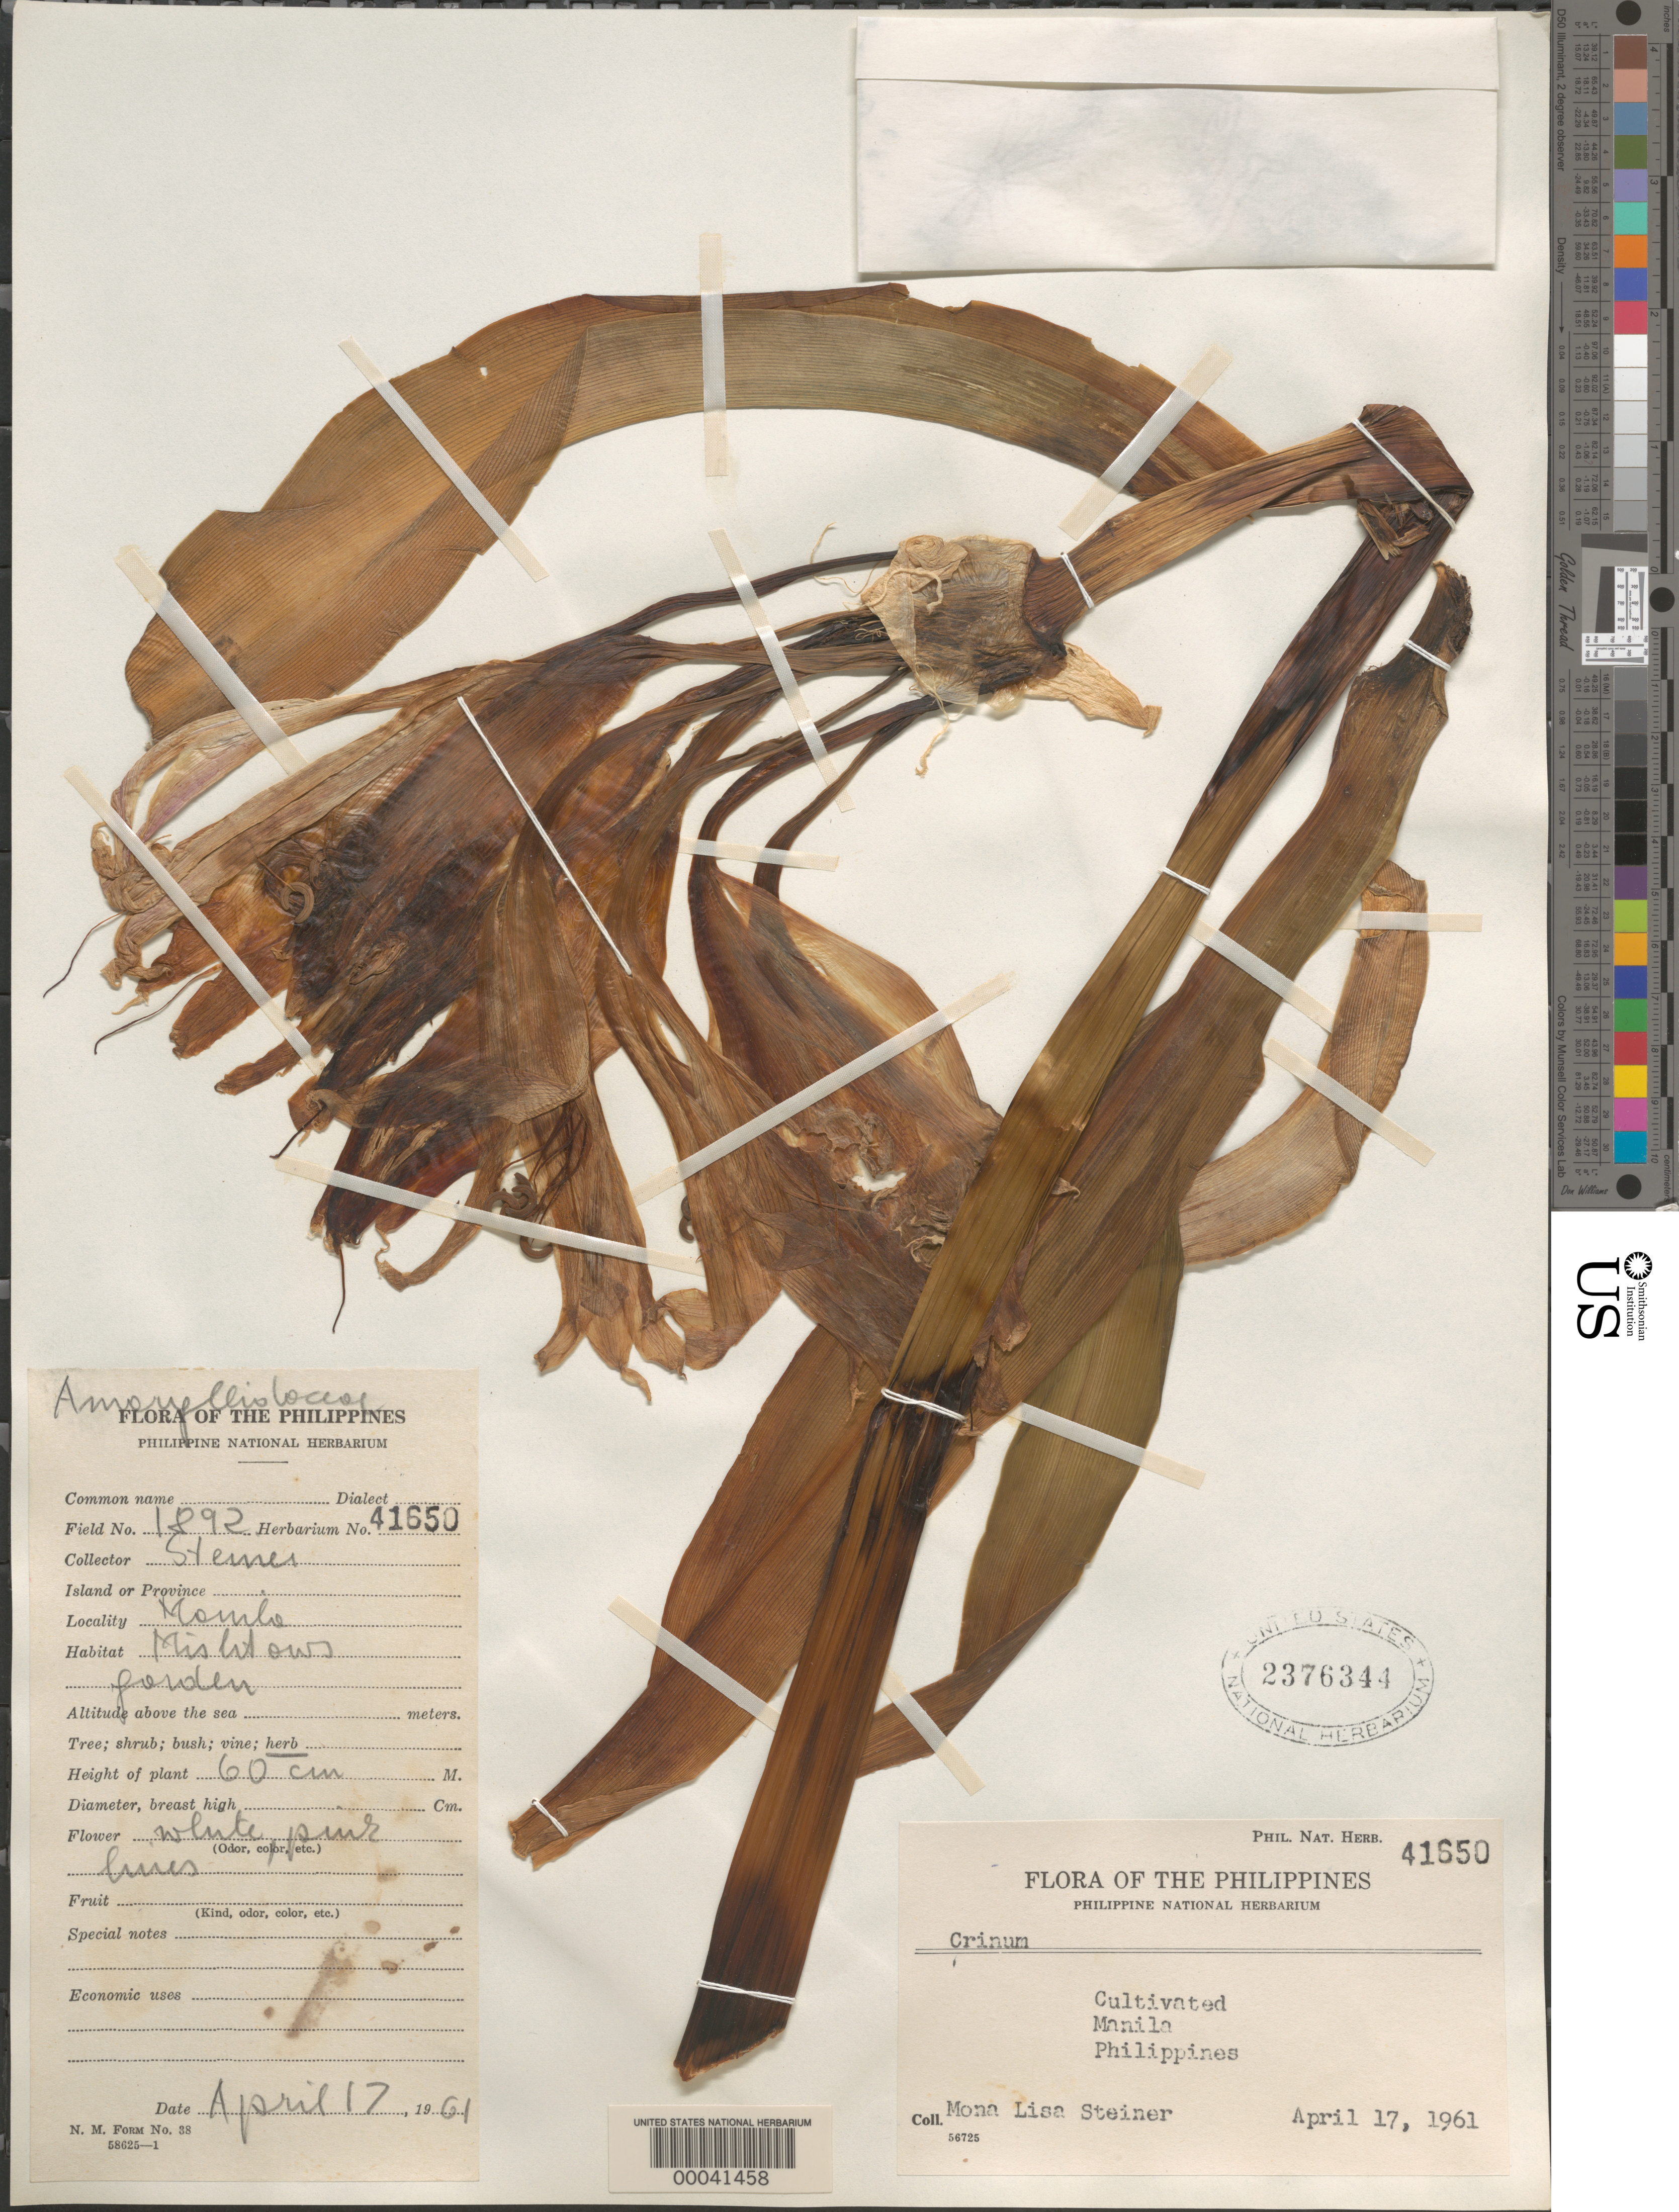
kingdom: Plantae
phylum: Tracheophyta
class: Liliopsida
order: Asparagales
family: Amaryllidaceae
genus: Crinum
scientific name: Crinum sp.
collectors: M. Steiner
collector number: Phil. Nat. Herb. 41650/1892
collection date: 1961-04-17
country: Philippines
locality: Manila.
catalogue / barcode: US 2376344